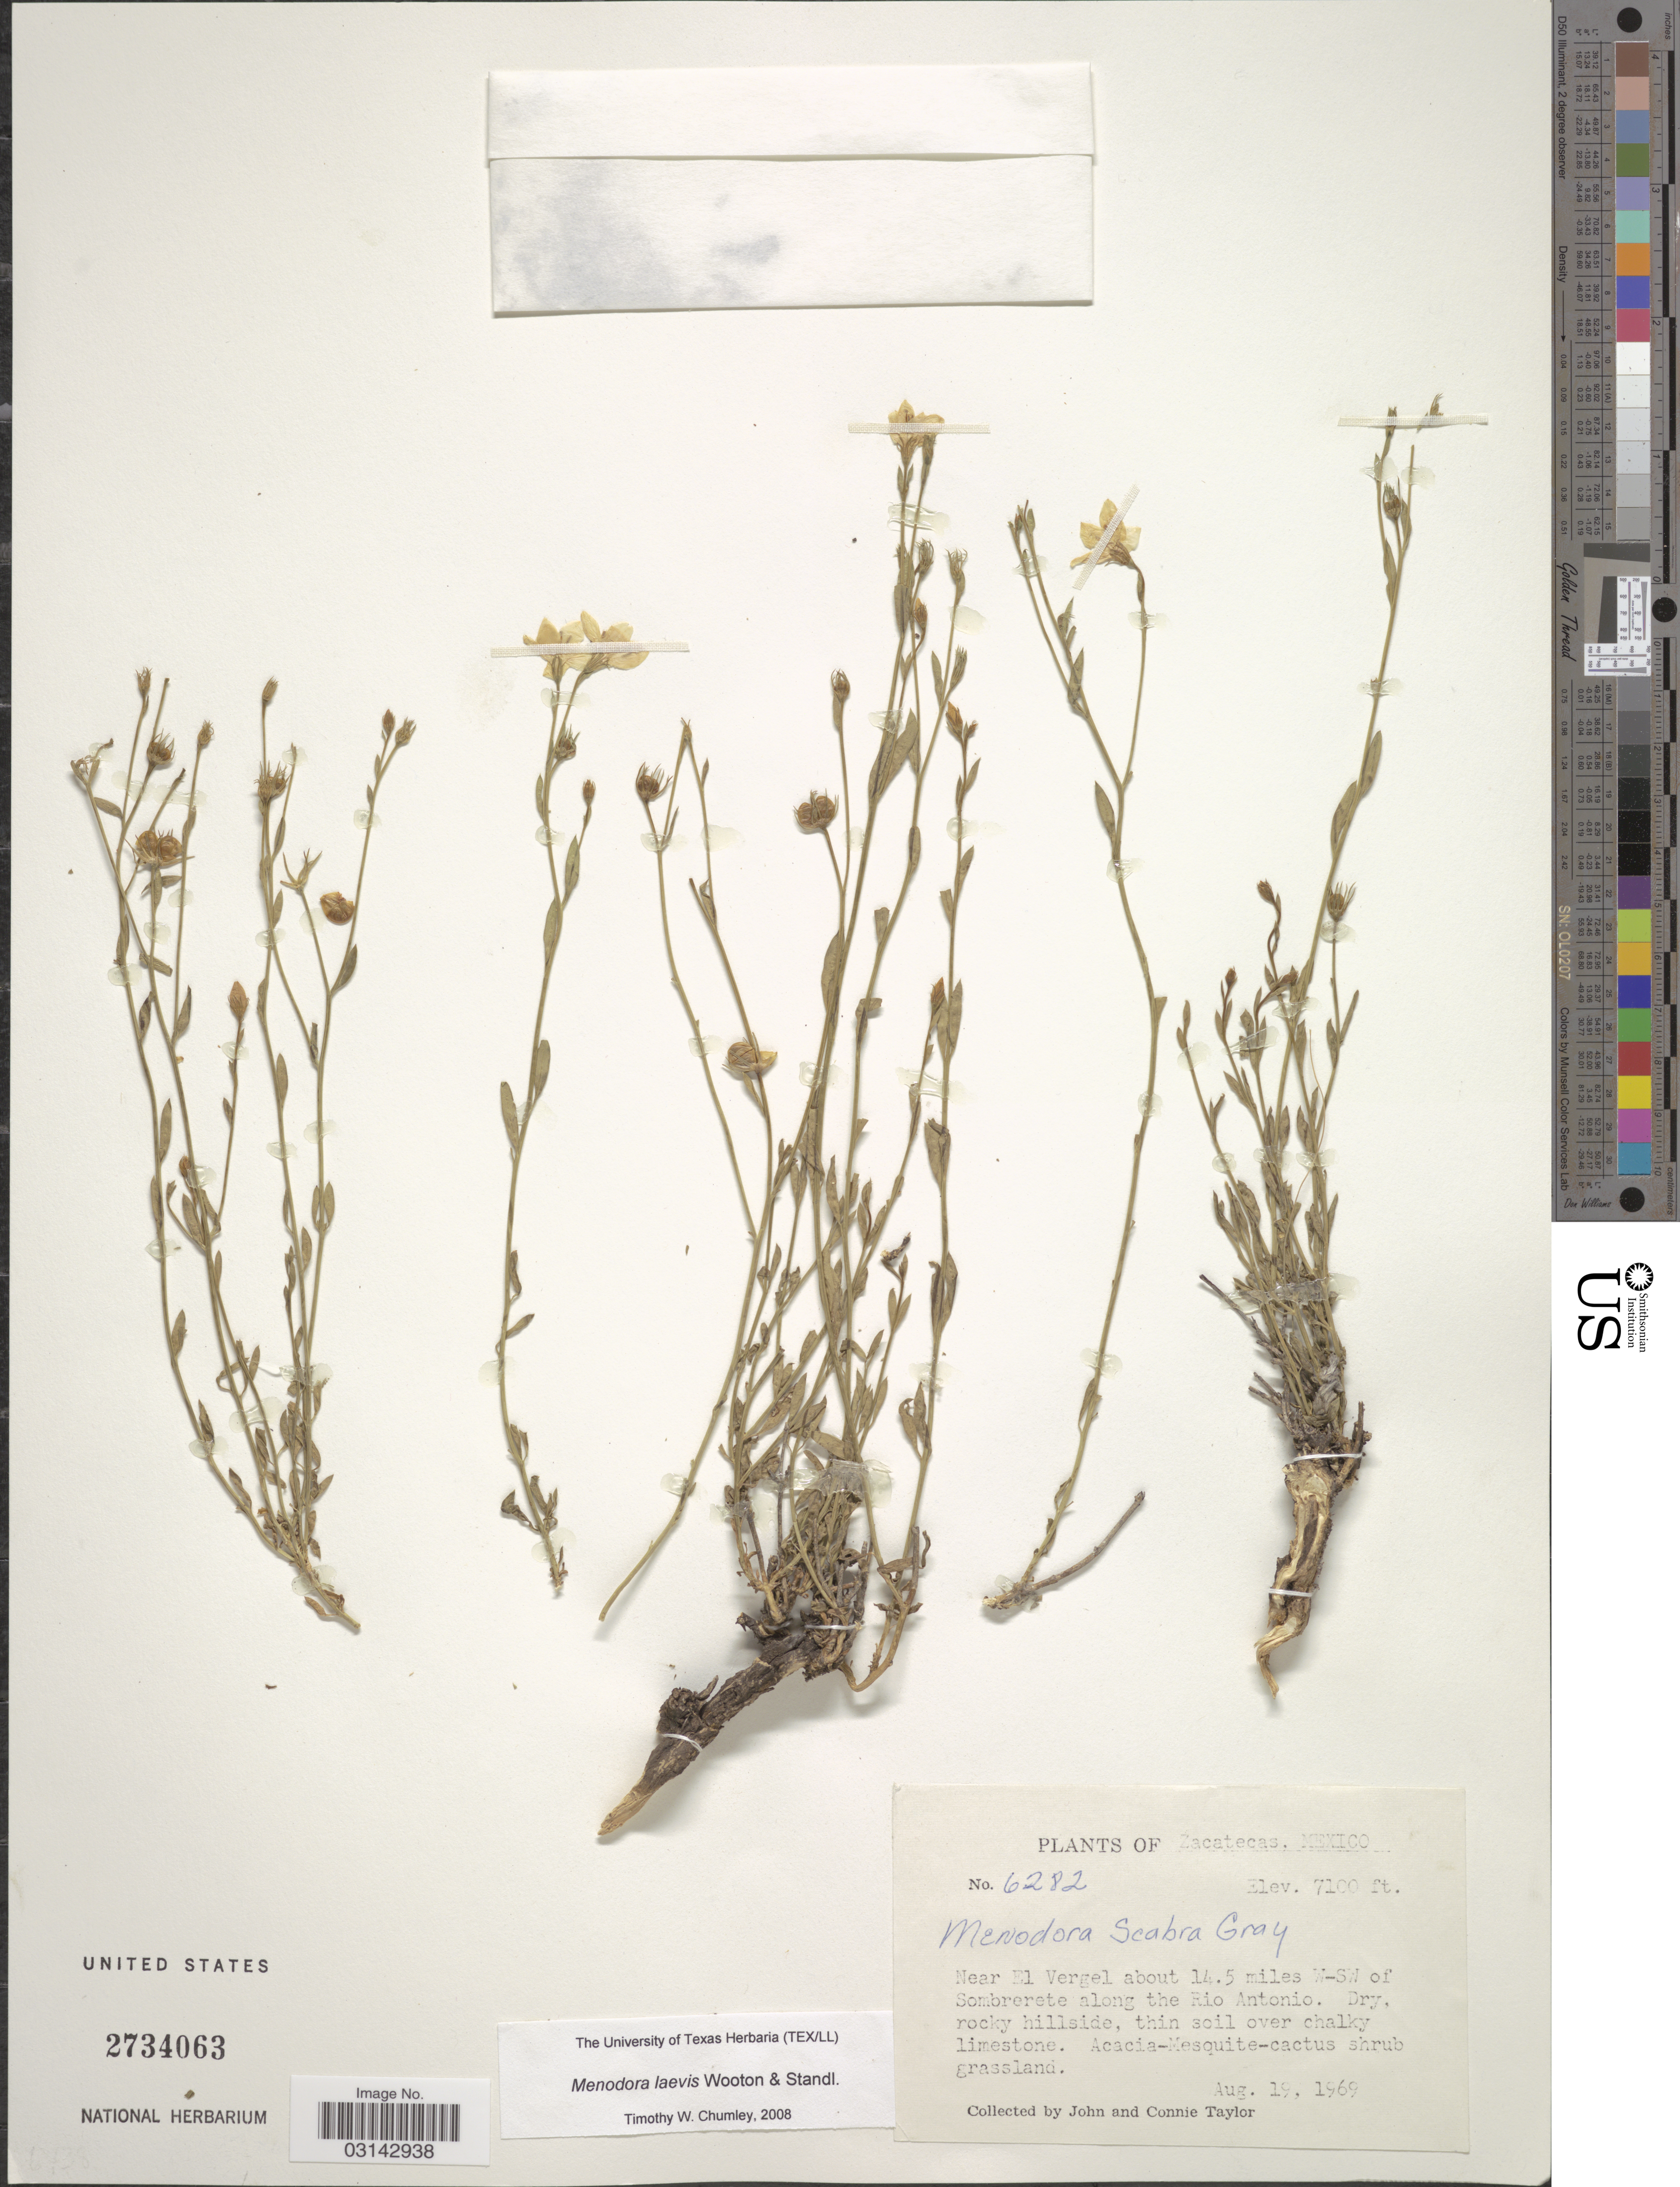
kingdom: Plantae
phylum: Tracheophyta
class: Magnoliopsida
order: Lamiales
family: Oleaceae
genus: Menodora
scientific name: Menodora laevis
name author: Wooton & Standl.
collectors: J. Taylor & C. Taylor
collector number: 6282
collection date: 1969-08-19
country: Mexico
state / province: Zacatecas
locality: Near El Vergel about 14.5 miles W-SW of Sombrerete along the Rio Antonio.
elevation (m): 2164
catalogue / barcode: US 2734063